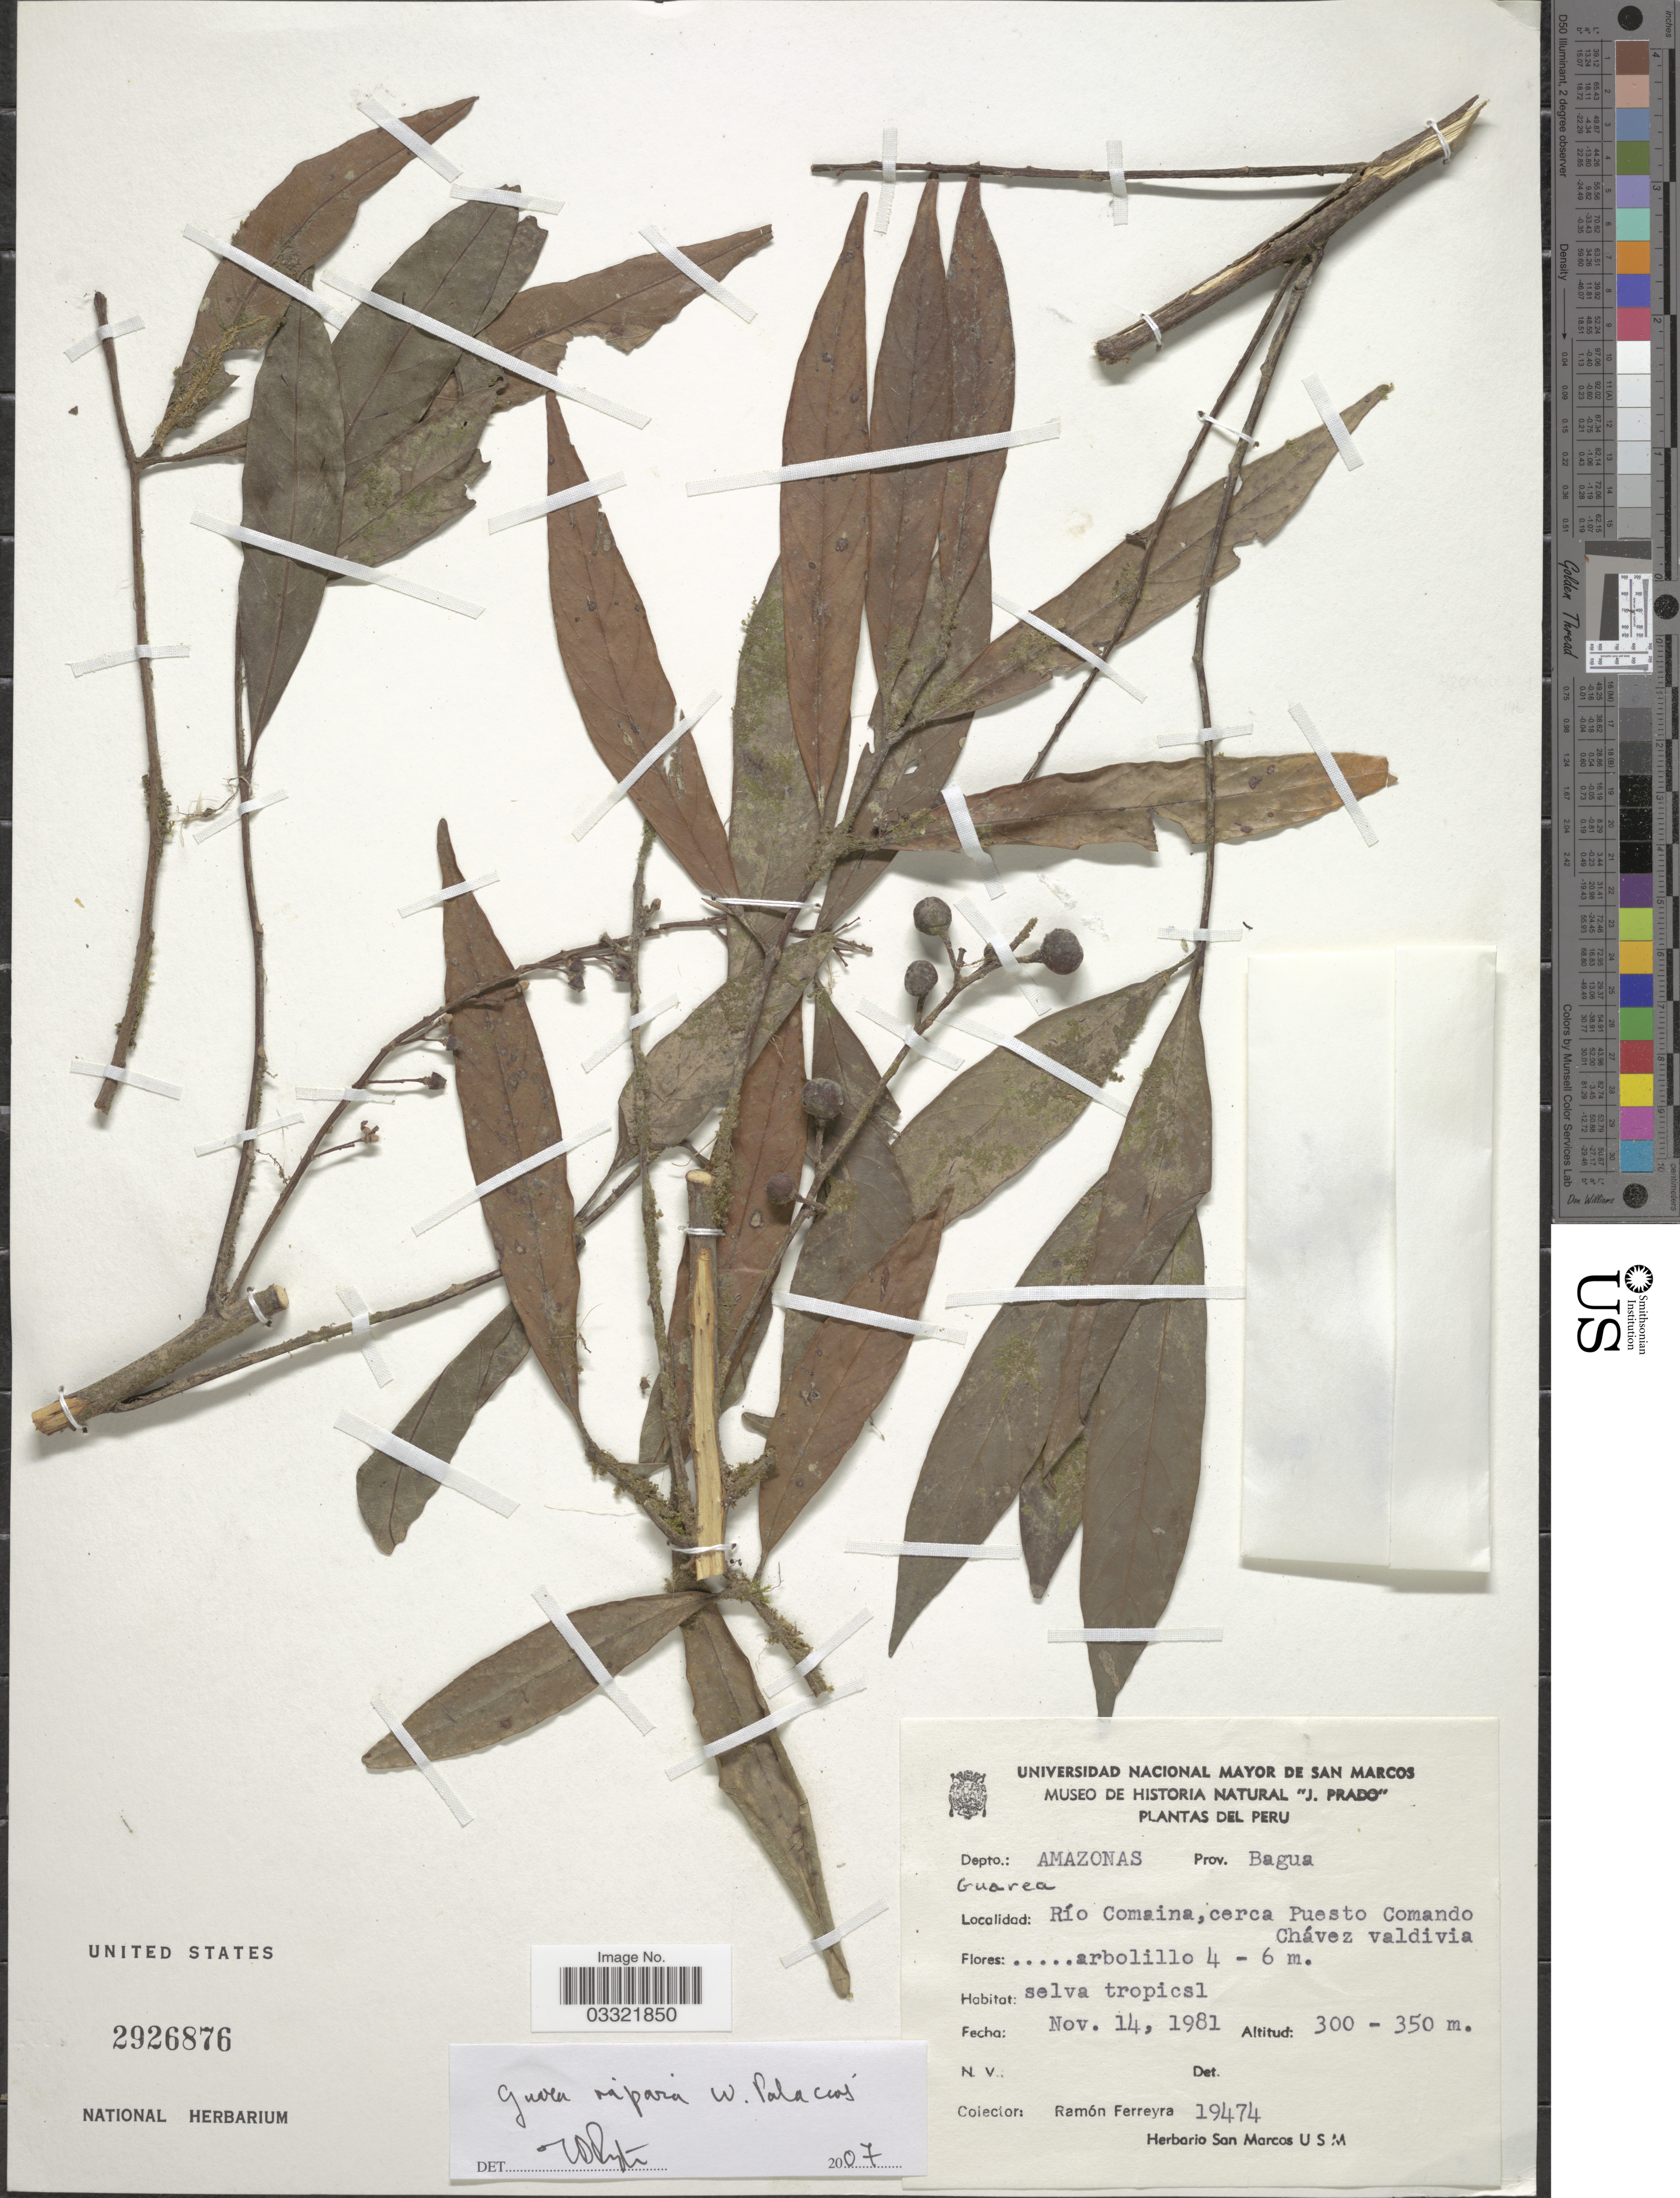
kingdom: Plantae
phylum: Tracheophyta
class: Magnoliopsida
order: Sapindales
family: Meliaceae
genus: Guarea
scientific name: Guarea riparia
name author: Palacios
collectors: R. A. Ferreyra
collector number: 19474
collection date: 1981-11-14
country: Peru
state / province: Amazonas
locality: Depto.: Amazonas, Prov. Bagua. Río Comaina, cerca Puesto Comando Chávez valdivia.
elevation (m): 300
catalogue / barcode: US 2926876